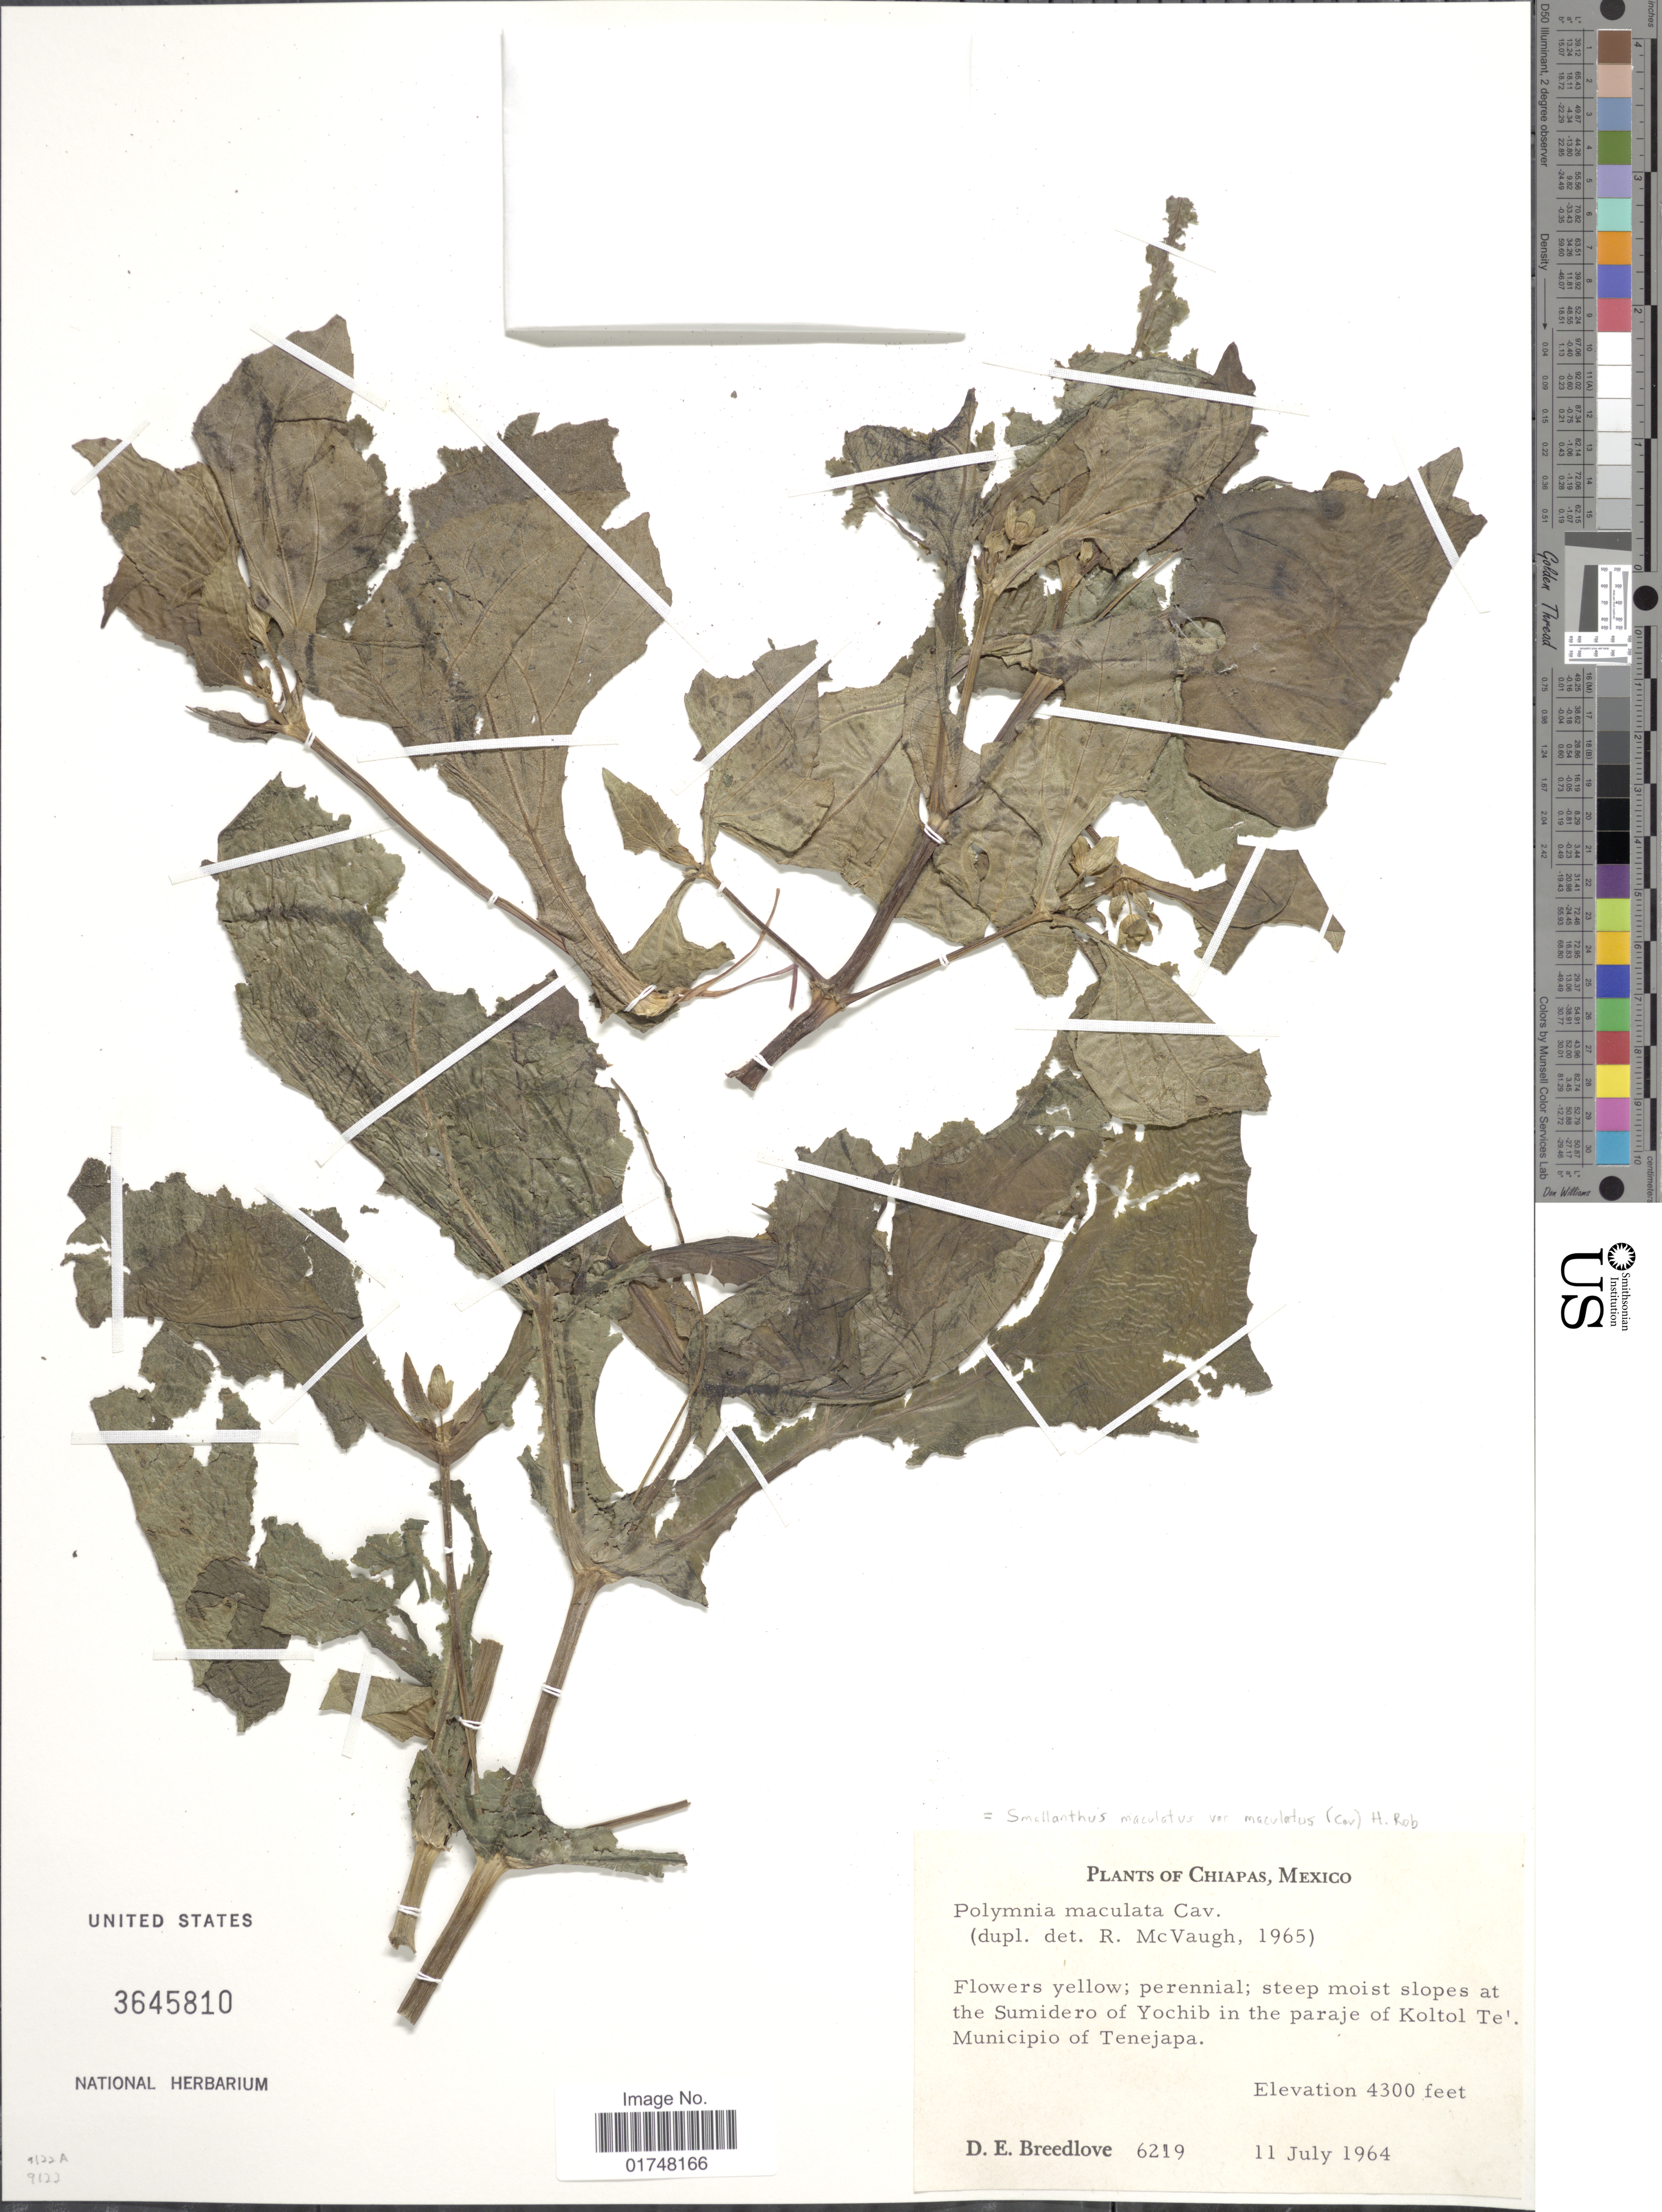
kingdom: Plantae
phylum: Tracheophyta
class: Magnoliopsida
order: Asterales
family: Asteraceae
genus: Smallanthus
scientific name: Smallanthus maculatus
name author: (Cav.) H. Rob.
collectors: D. E. Breedlove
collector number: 6219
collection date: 1964-07-11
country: Mexico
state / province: Chiapas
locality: Slopes at the Sumidero of Yochib in the paraje of Koltol Te'Municipio of Tenejapa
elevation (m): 1311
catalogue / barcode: US 3645810